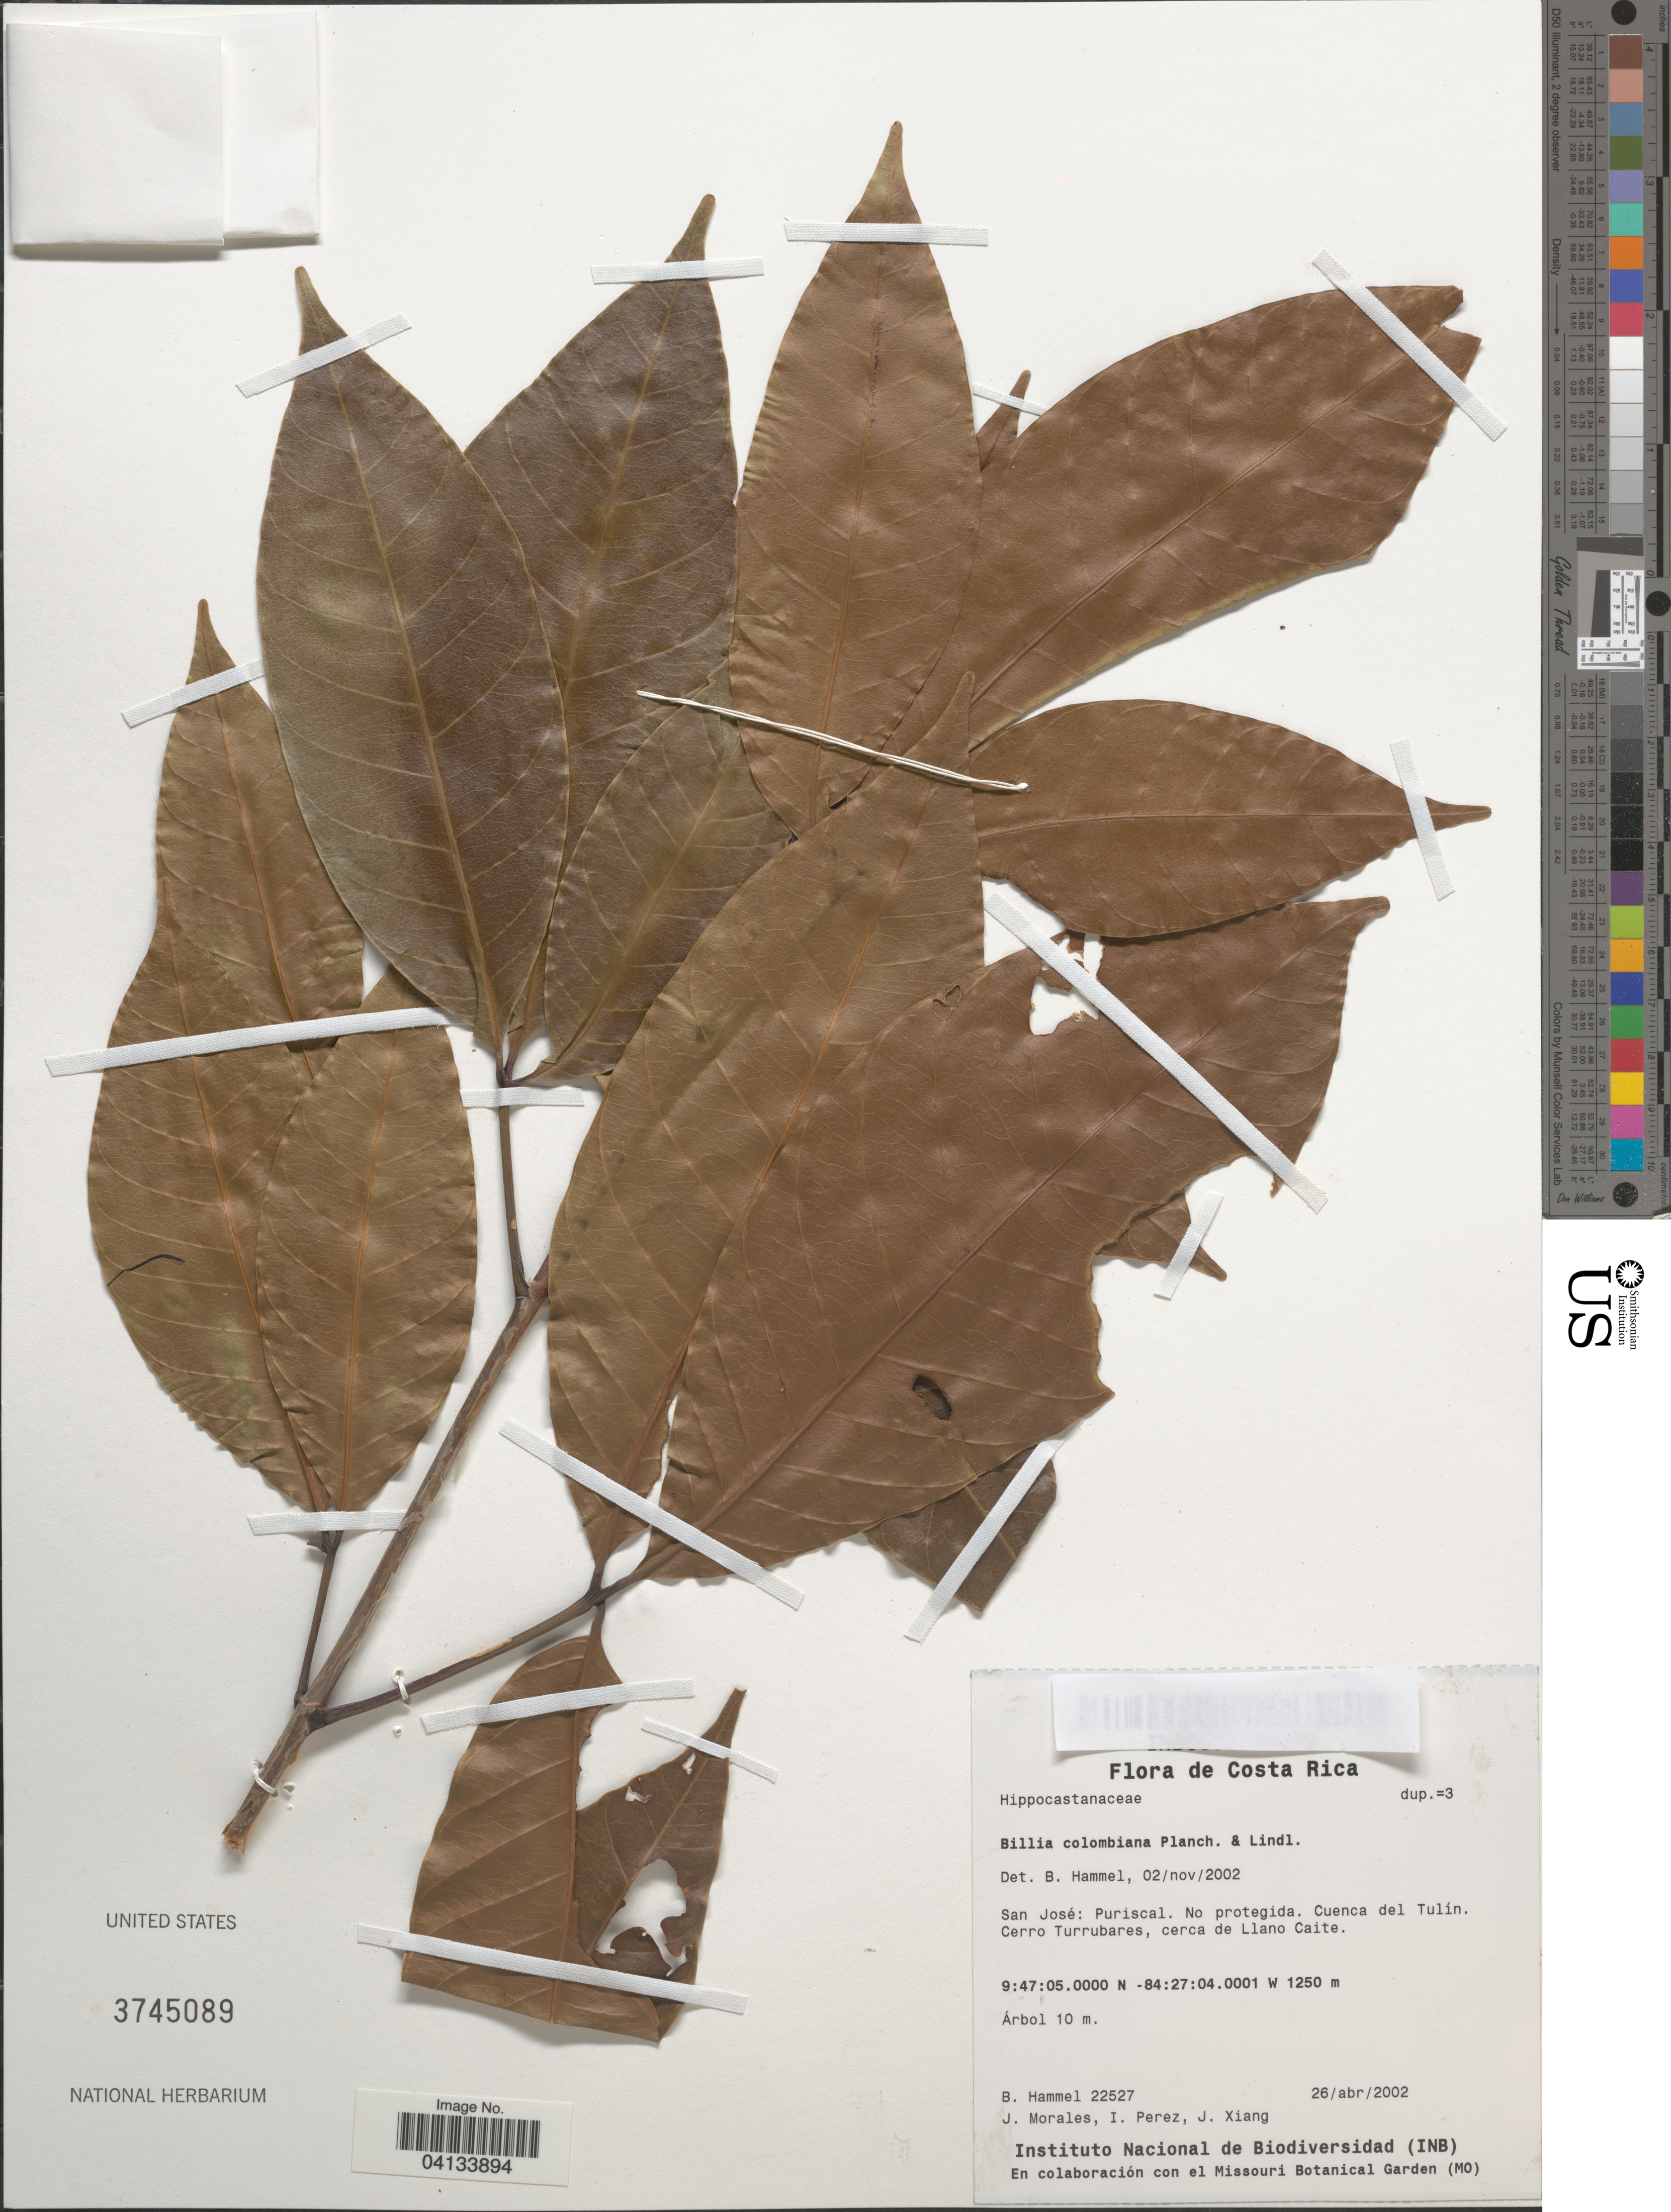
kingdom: Plantae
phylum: Tracheophyta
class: Magnoliopsida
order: Sapindales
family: Sapindaceae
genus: Billia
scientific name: Billia rosea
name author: (Planch. & Linden) C. Ulloa & P.M. Jørg.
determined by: Acevedo-Rodríguez, P., (BOT), Smithsonian Institution - National Museum of Natural History (UNITED STATES)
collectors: B. Hammel, J. Morales, I. Pérez & J. Xiang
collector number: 22527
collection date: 2002-04-26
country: Costa Rica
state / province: San José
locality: Puriscal. No protegida. Cuenca del Tulín. Cerro Turrubares, cerca de Llano Caite.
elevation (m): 1250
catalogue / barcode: US 3745089